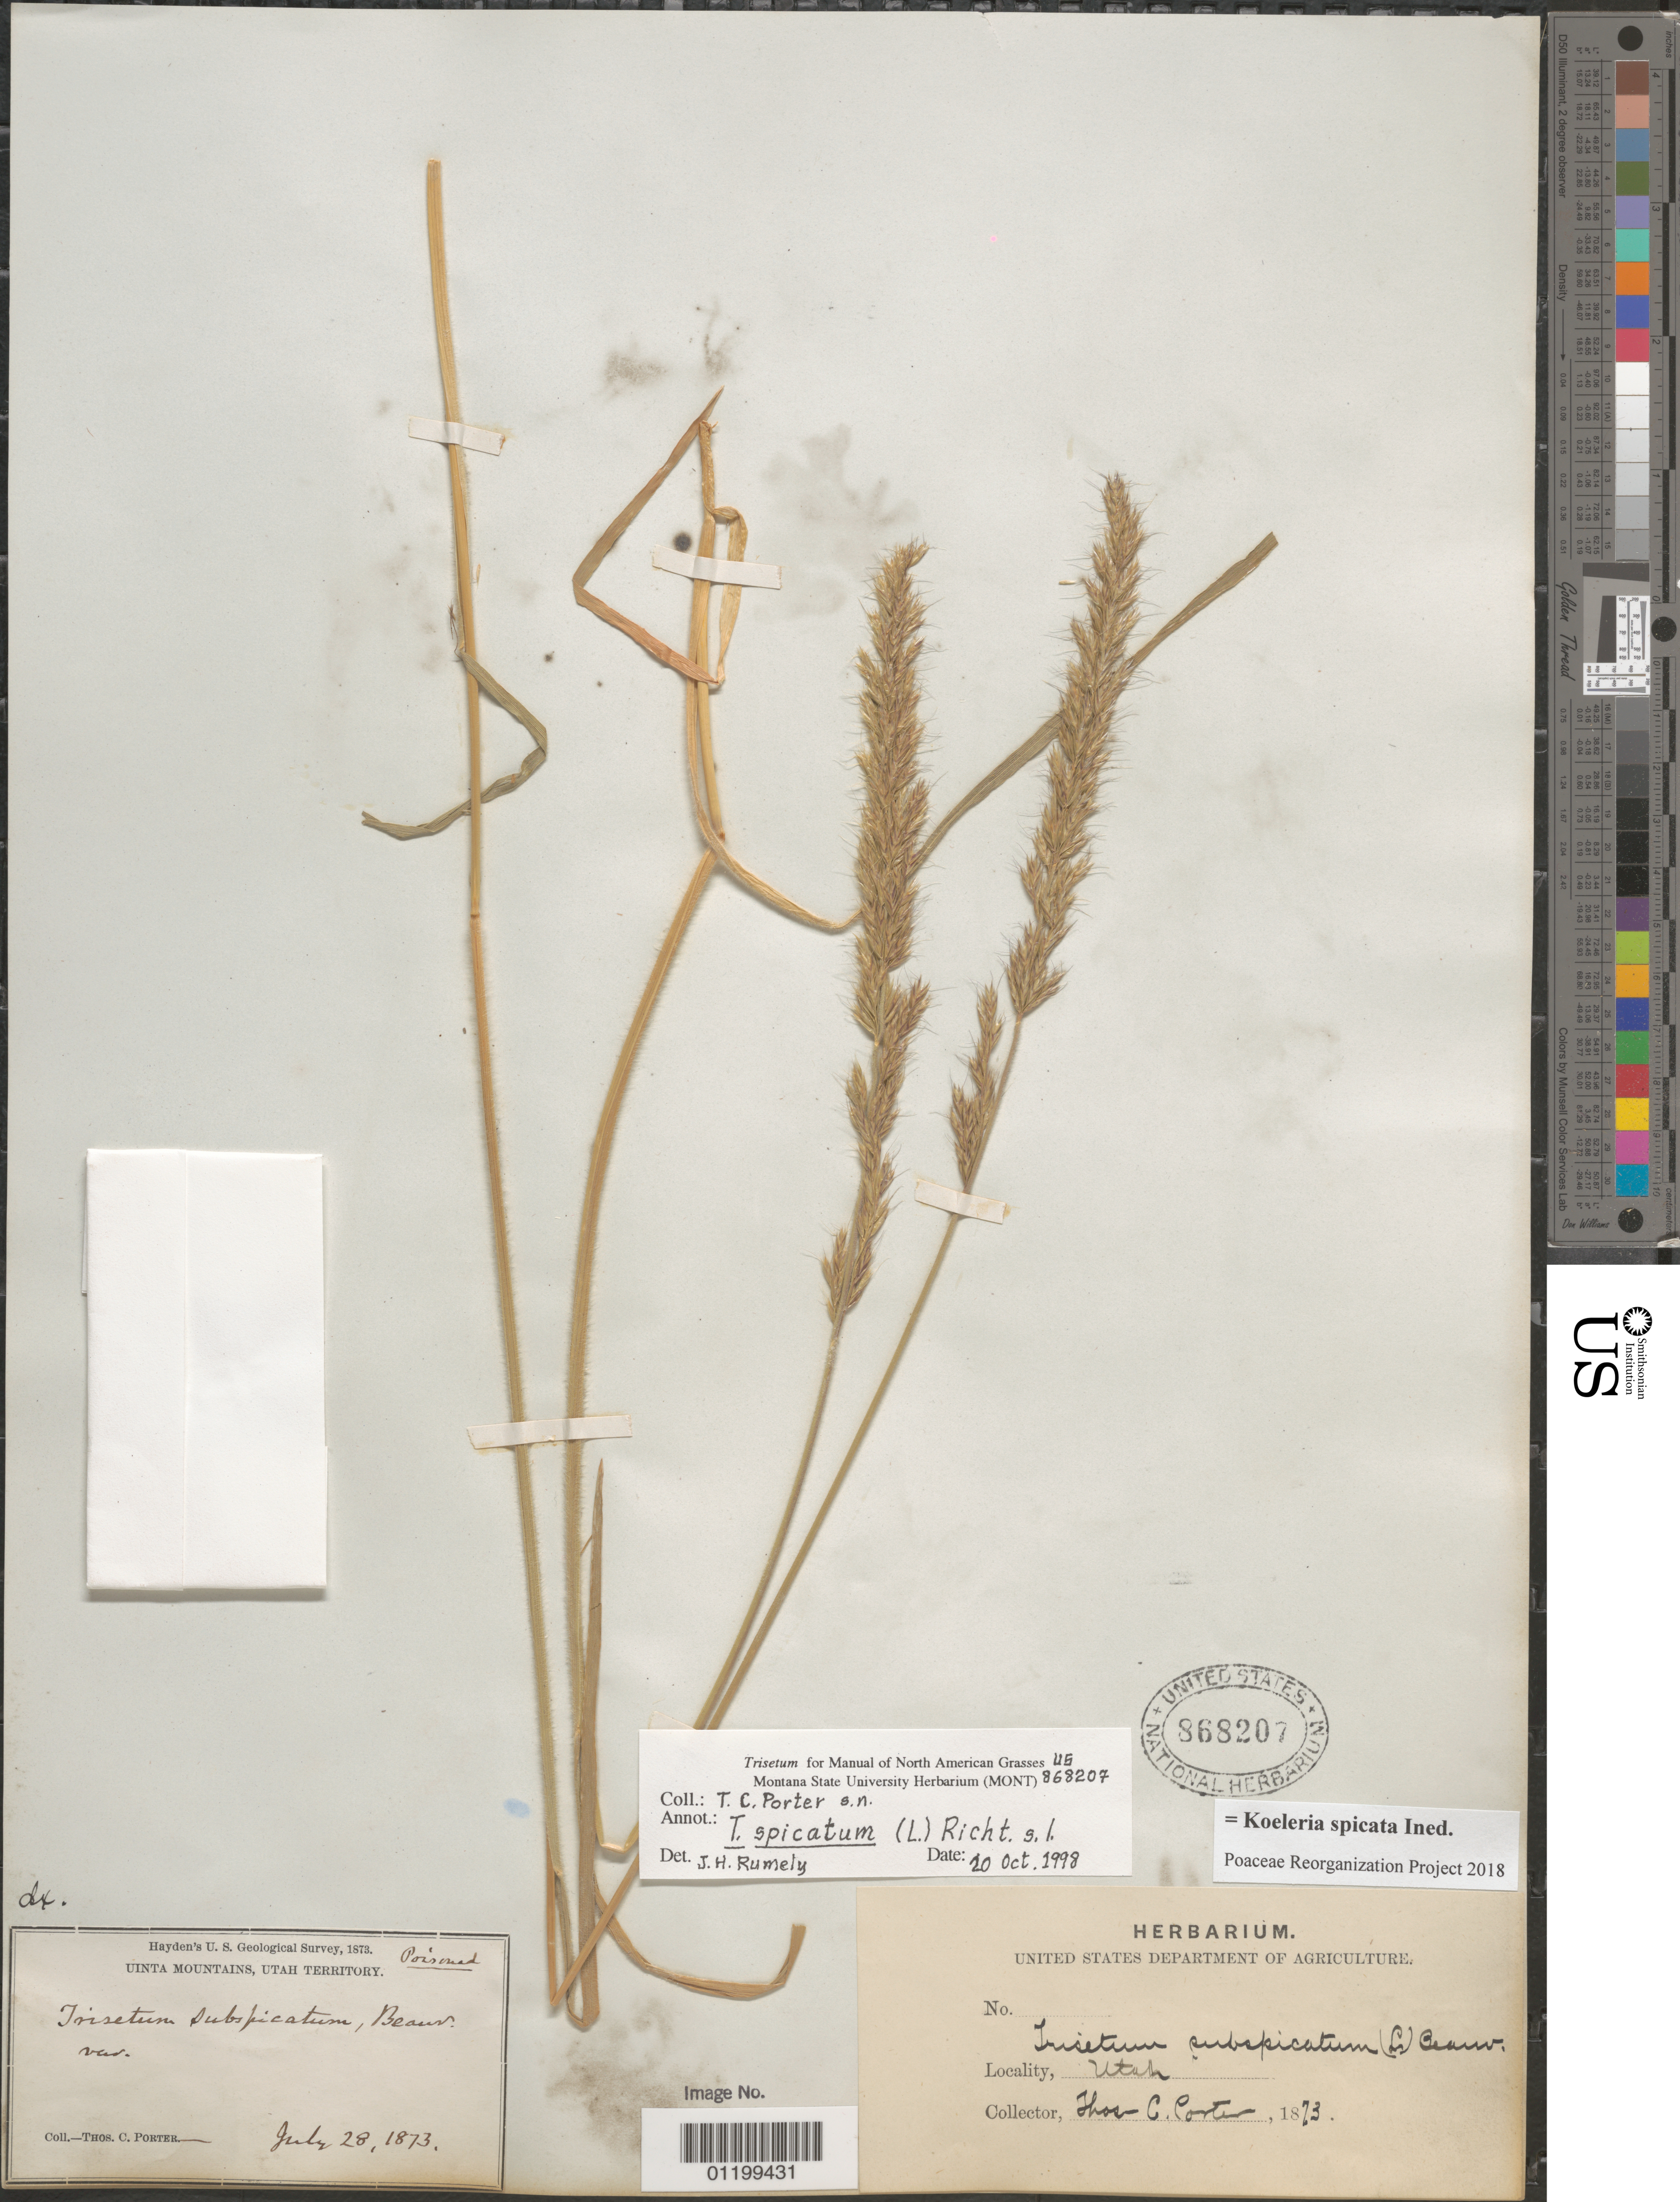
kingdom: Plantae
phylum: Tracheophyta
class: Liliopsida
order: Poales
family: Poaceae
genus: Koeleria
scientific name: Koeleria spicata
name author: (L.) Barberá et al.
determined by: Poaceae Reorganization Project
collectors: T. C. Porter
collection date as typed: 28 Jul 1873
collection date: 1873-07-28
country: United States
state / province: Utah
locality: Uinta Mts.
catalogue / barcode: US 868207